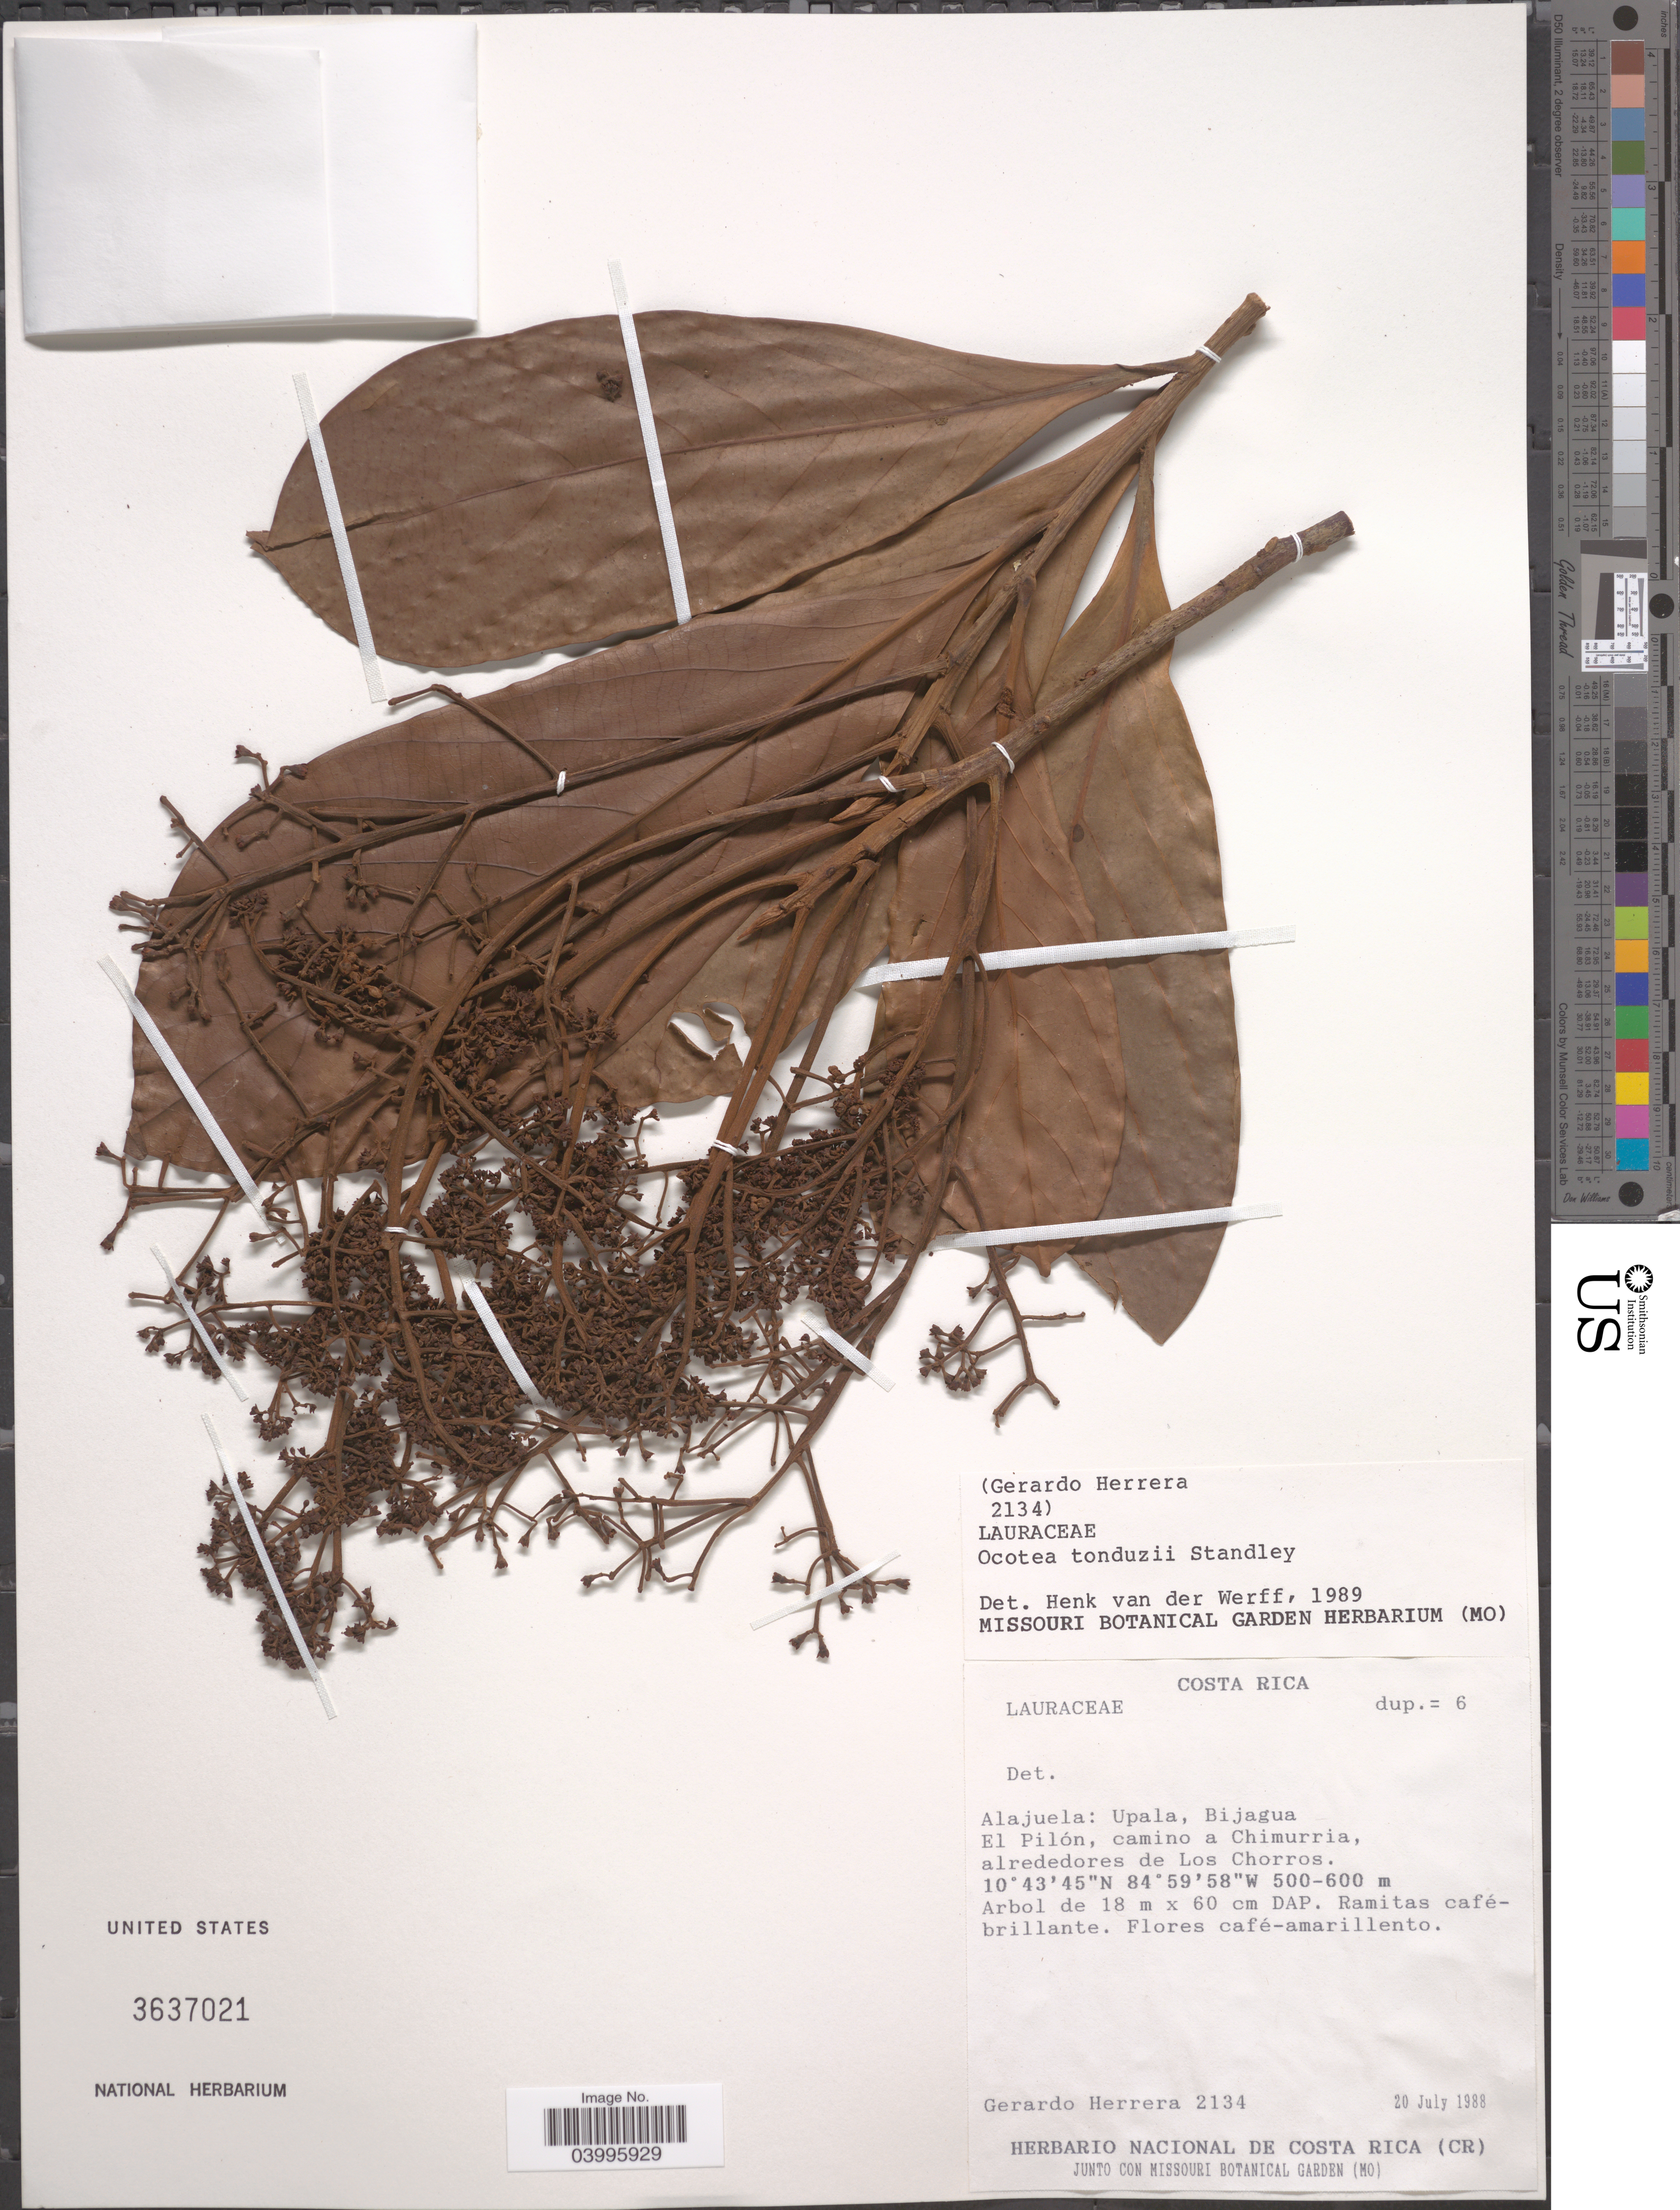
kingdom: Plantae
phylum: Tracheophyta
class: Magnoliopsida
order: Laurales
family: Lauraceae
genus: Ocotea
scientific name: Ocotea tonduzii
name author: Standl.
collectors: G. Herrera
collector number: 2134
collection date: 1988-07-20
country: Costa Rica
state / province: Alajuela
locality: Upala, Bijagua. El Pilón, camino a Chimurria, alrededores de Los Chorros.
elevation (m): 500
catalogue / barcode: US 3637021